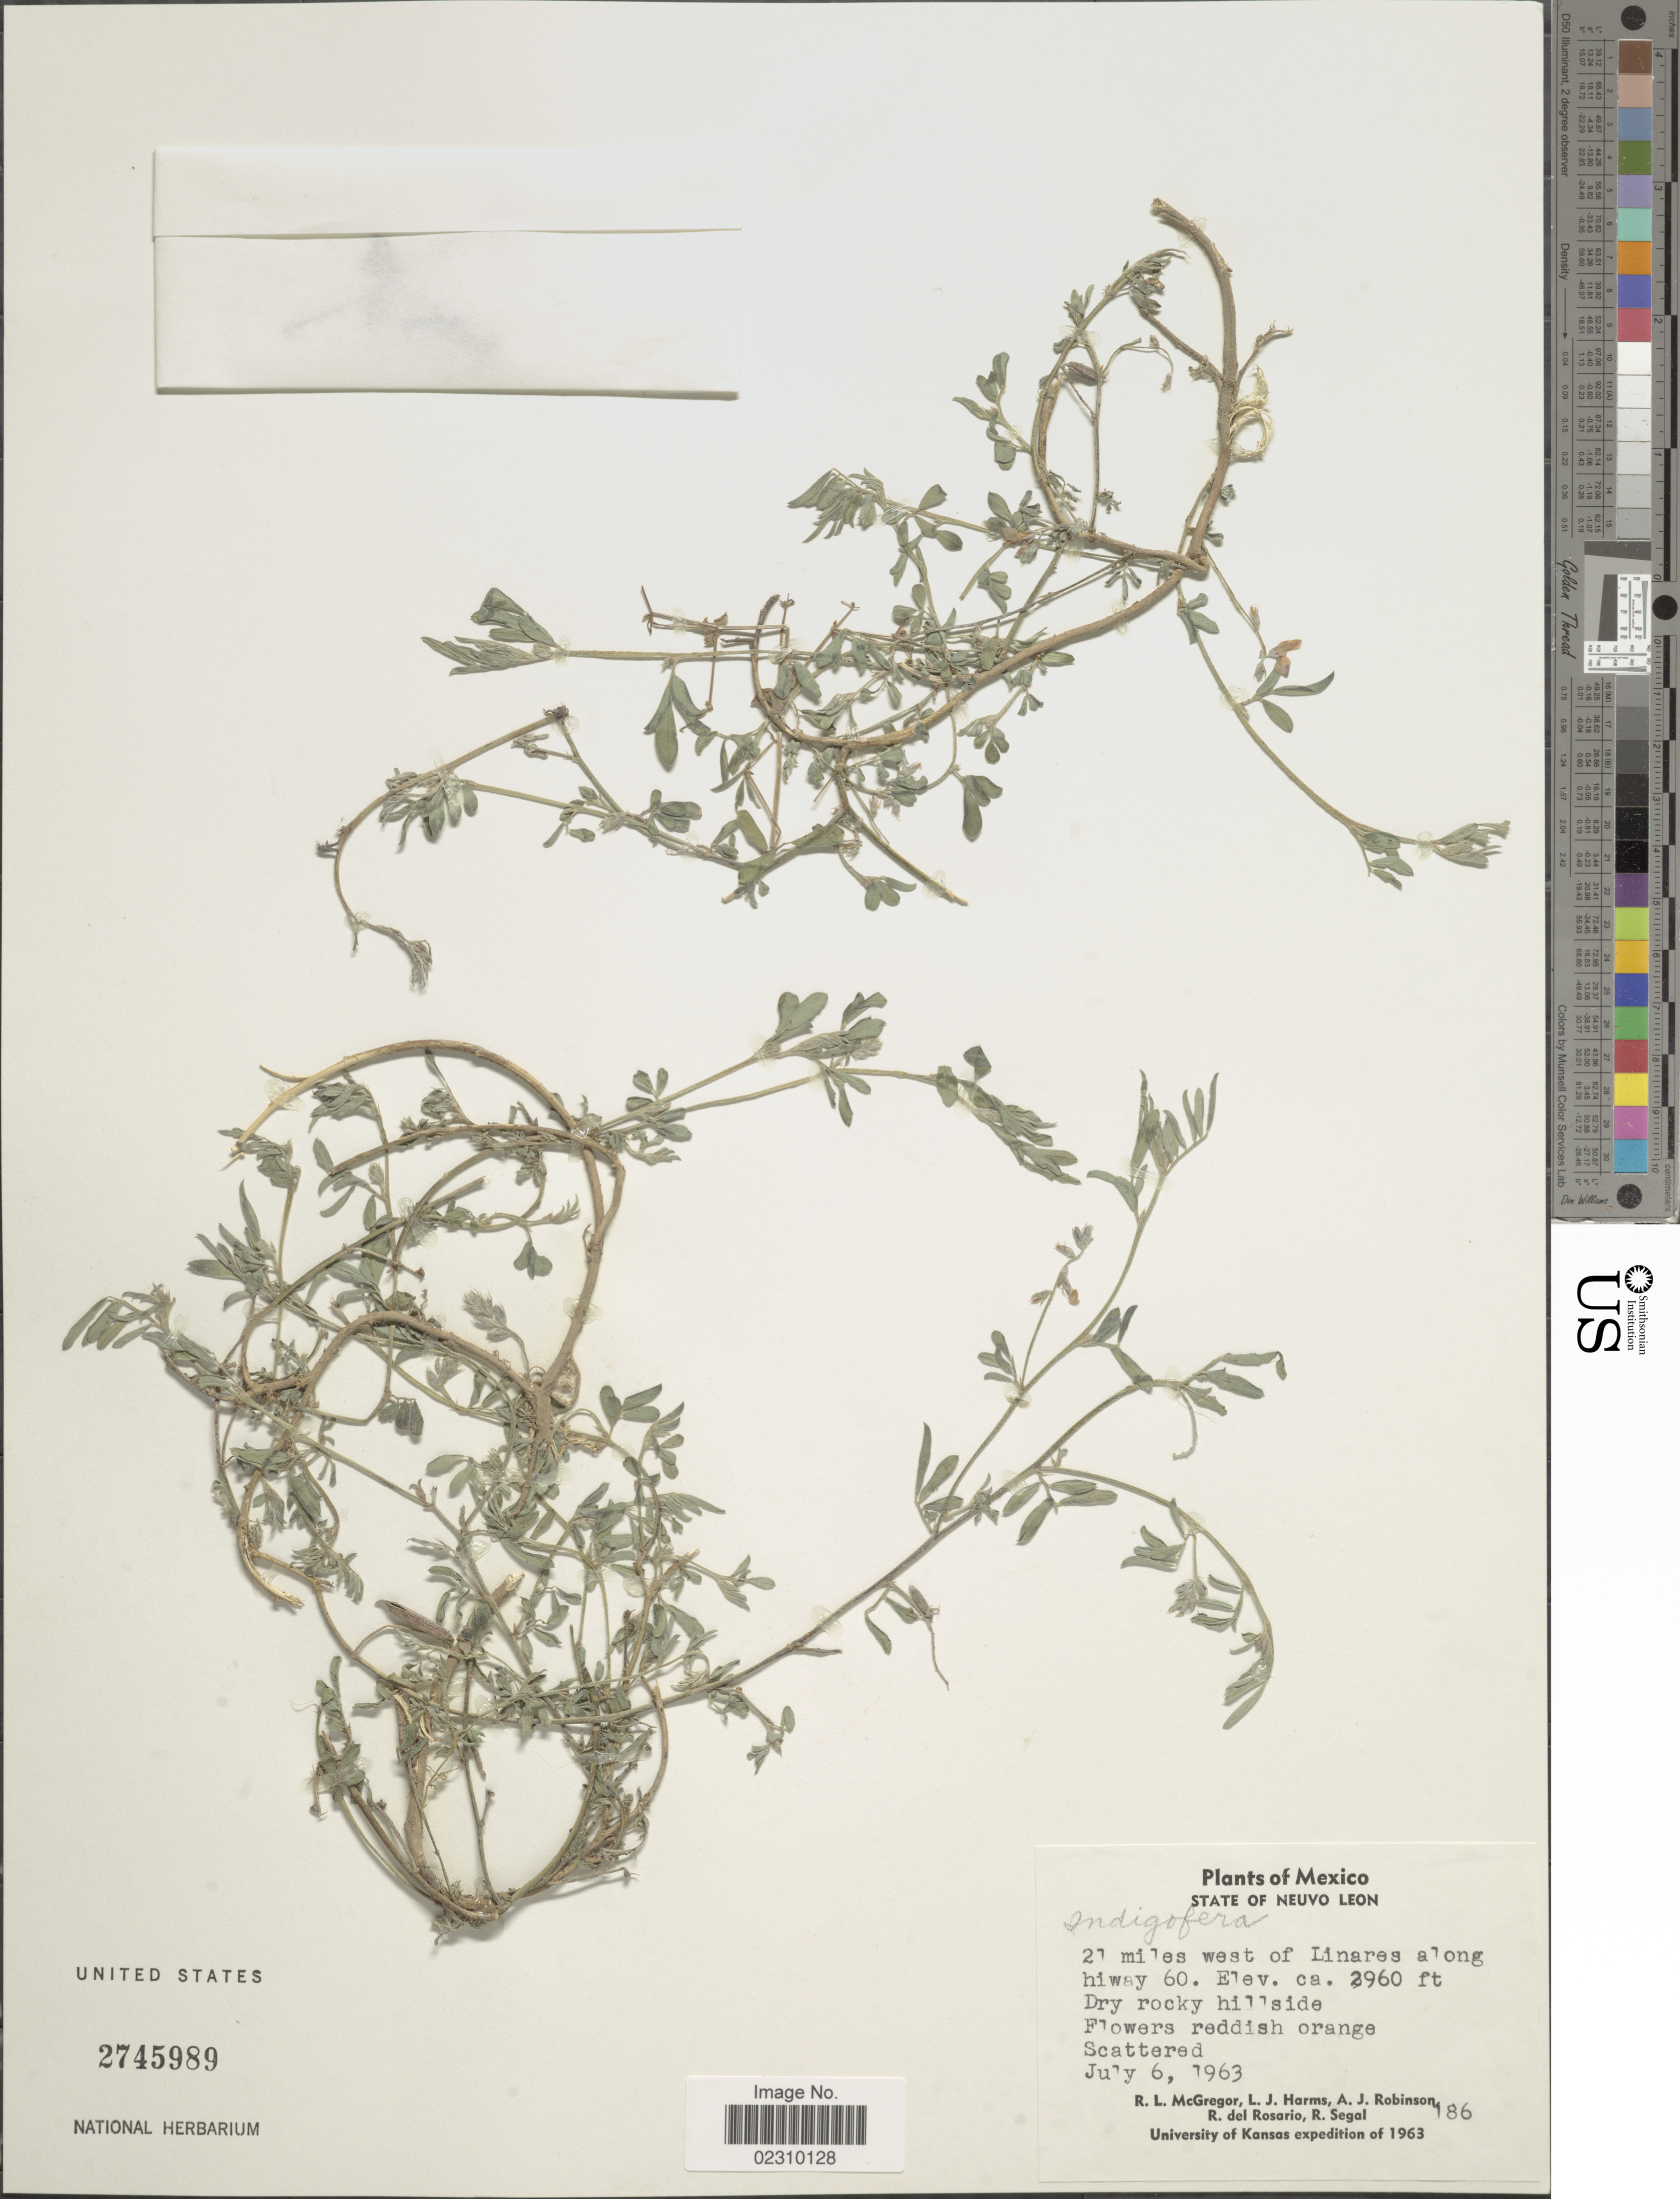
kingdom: Plantae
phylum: Tracheophyta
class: Magnoliopsida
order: Fabales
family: Fabaceae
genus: Indigofera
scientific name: Indigofera sp.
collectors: R. McGregor, L. Harms, A. J. Robinson, R. del Rosario & R. Segal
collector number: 186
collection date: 1963-07-06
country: Mexico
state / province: Nuevo León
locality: Mexico, Nuevo Leon, 21 miles west of Linares along hiway 60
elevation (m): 902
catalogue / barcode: US 2745989